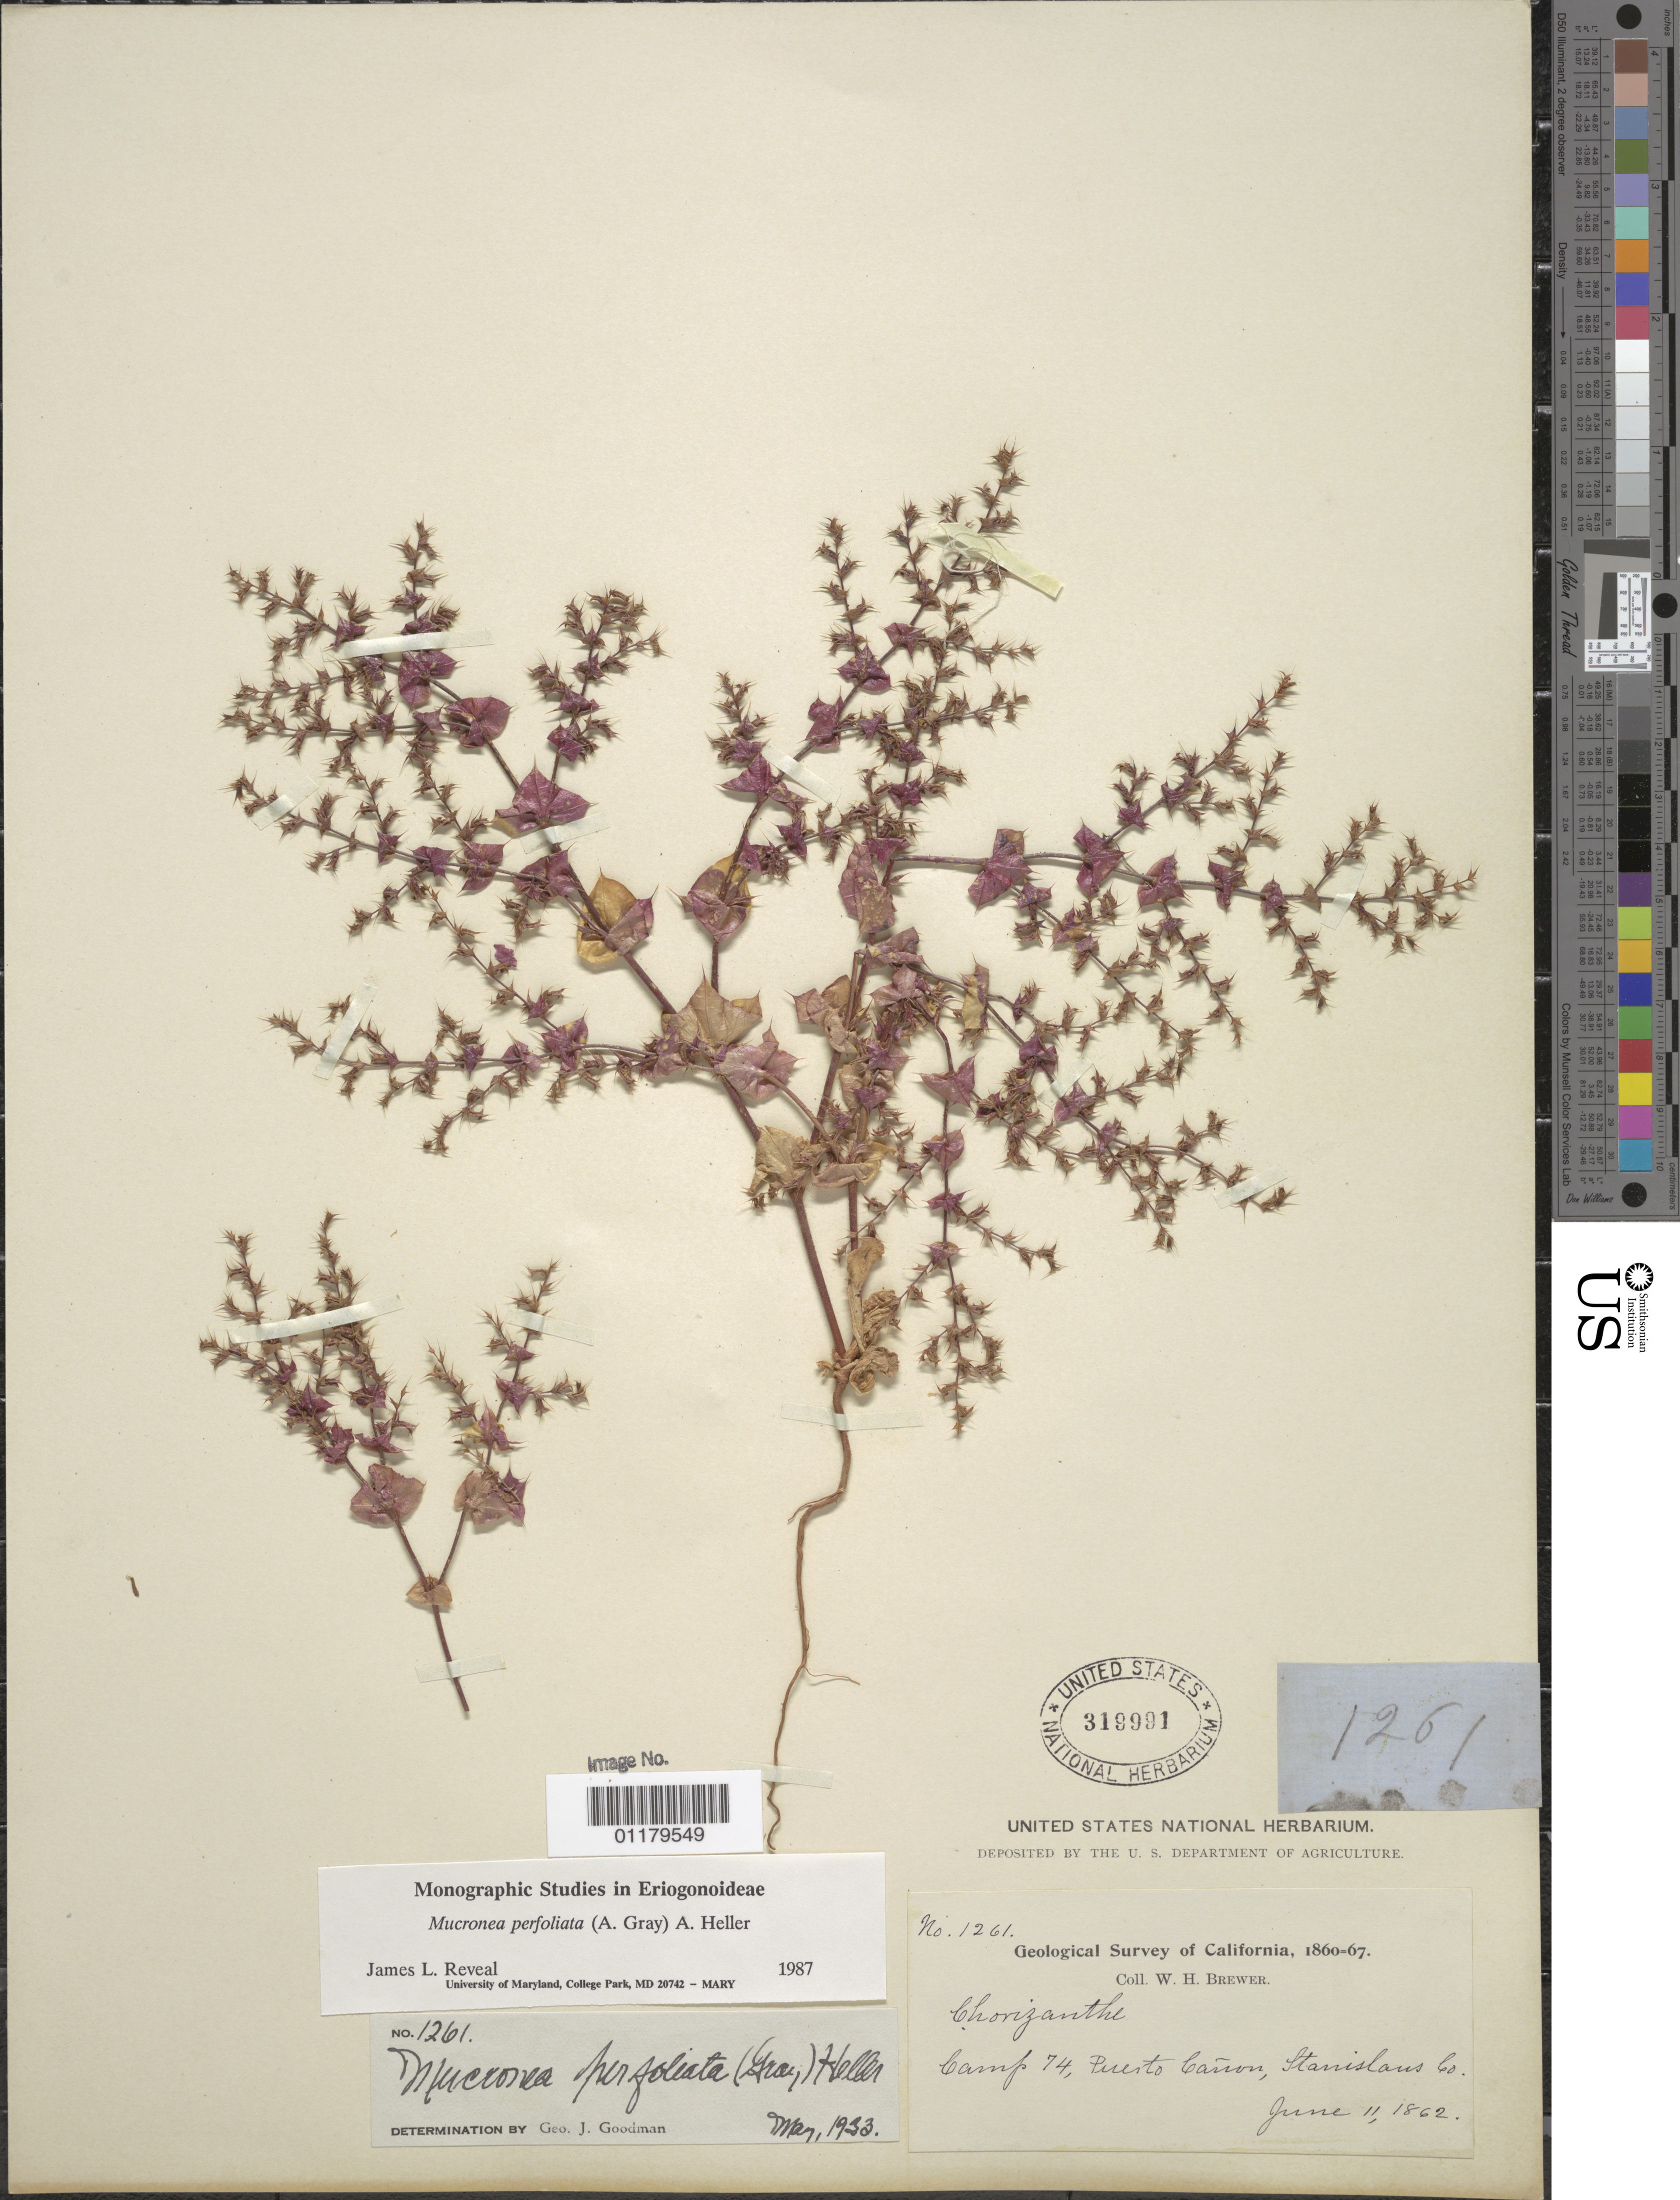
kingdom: Plantae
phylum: Tracheophyta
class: Magnoliopsida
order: Caryophyllales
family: Polygonaceae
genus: Mucronea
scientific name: Mucronea perfoliata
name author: (A. Gray) A. Heller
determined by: Reveal, J. L.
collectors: W. H. Brewer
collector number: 1261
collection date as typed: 11 Jun 1862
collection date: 1862-06-11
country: United States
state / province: California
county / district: Stanislaus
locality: Camp 74, Puerto Canon.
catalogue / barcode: US 319991